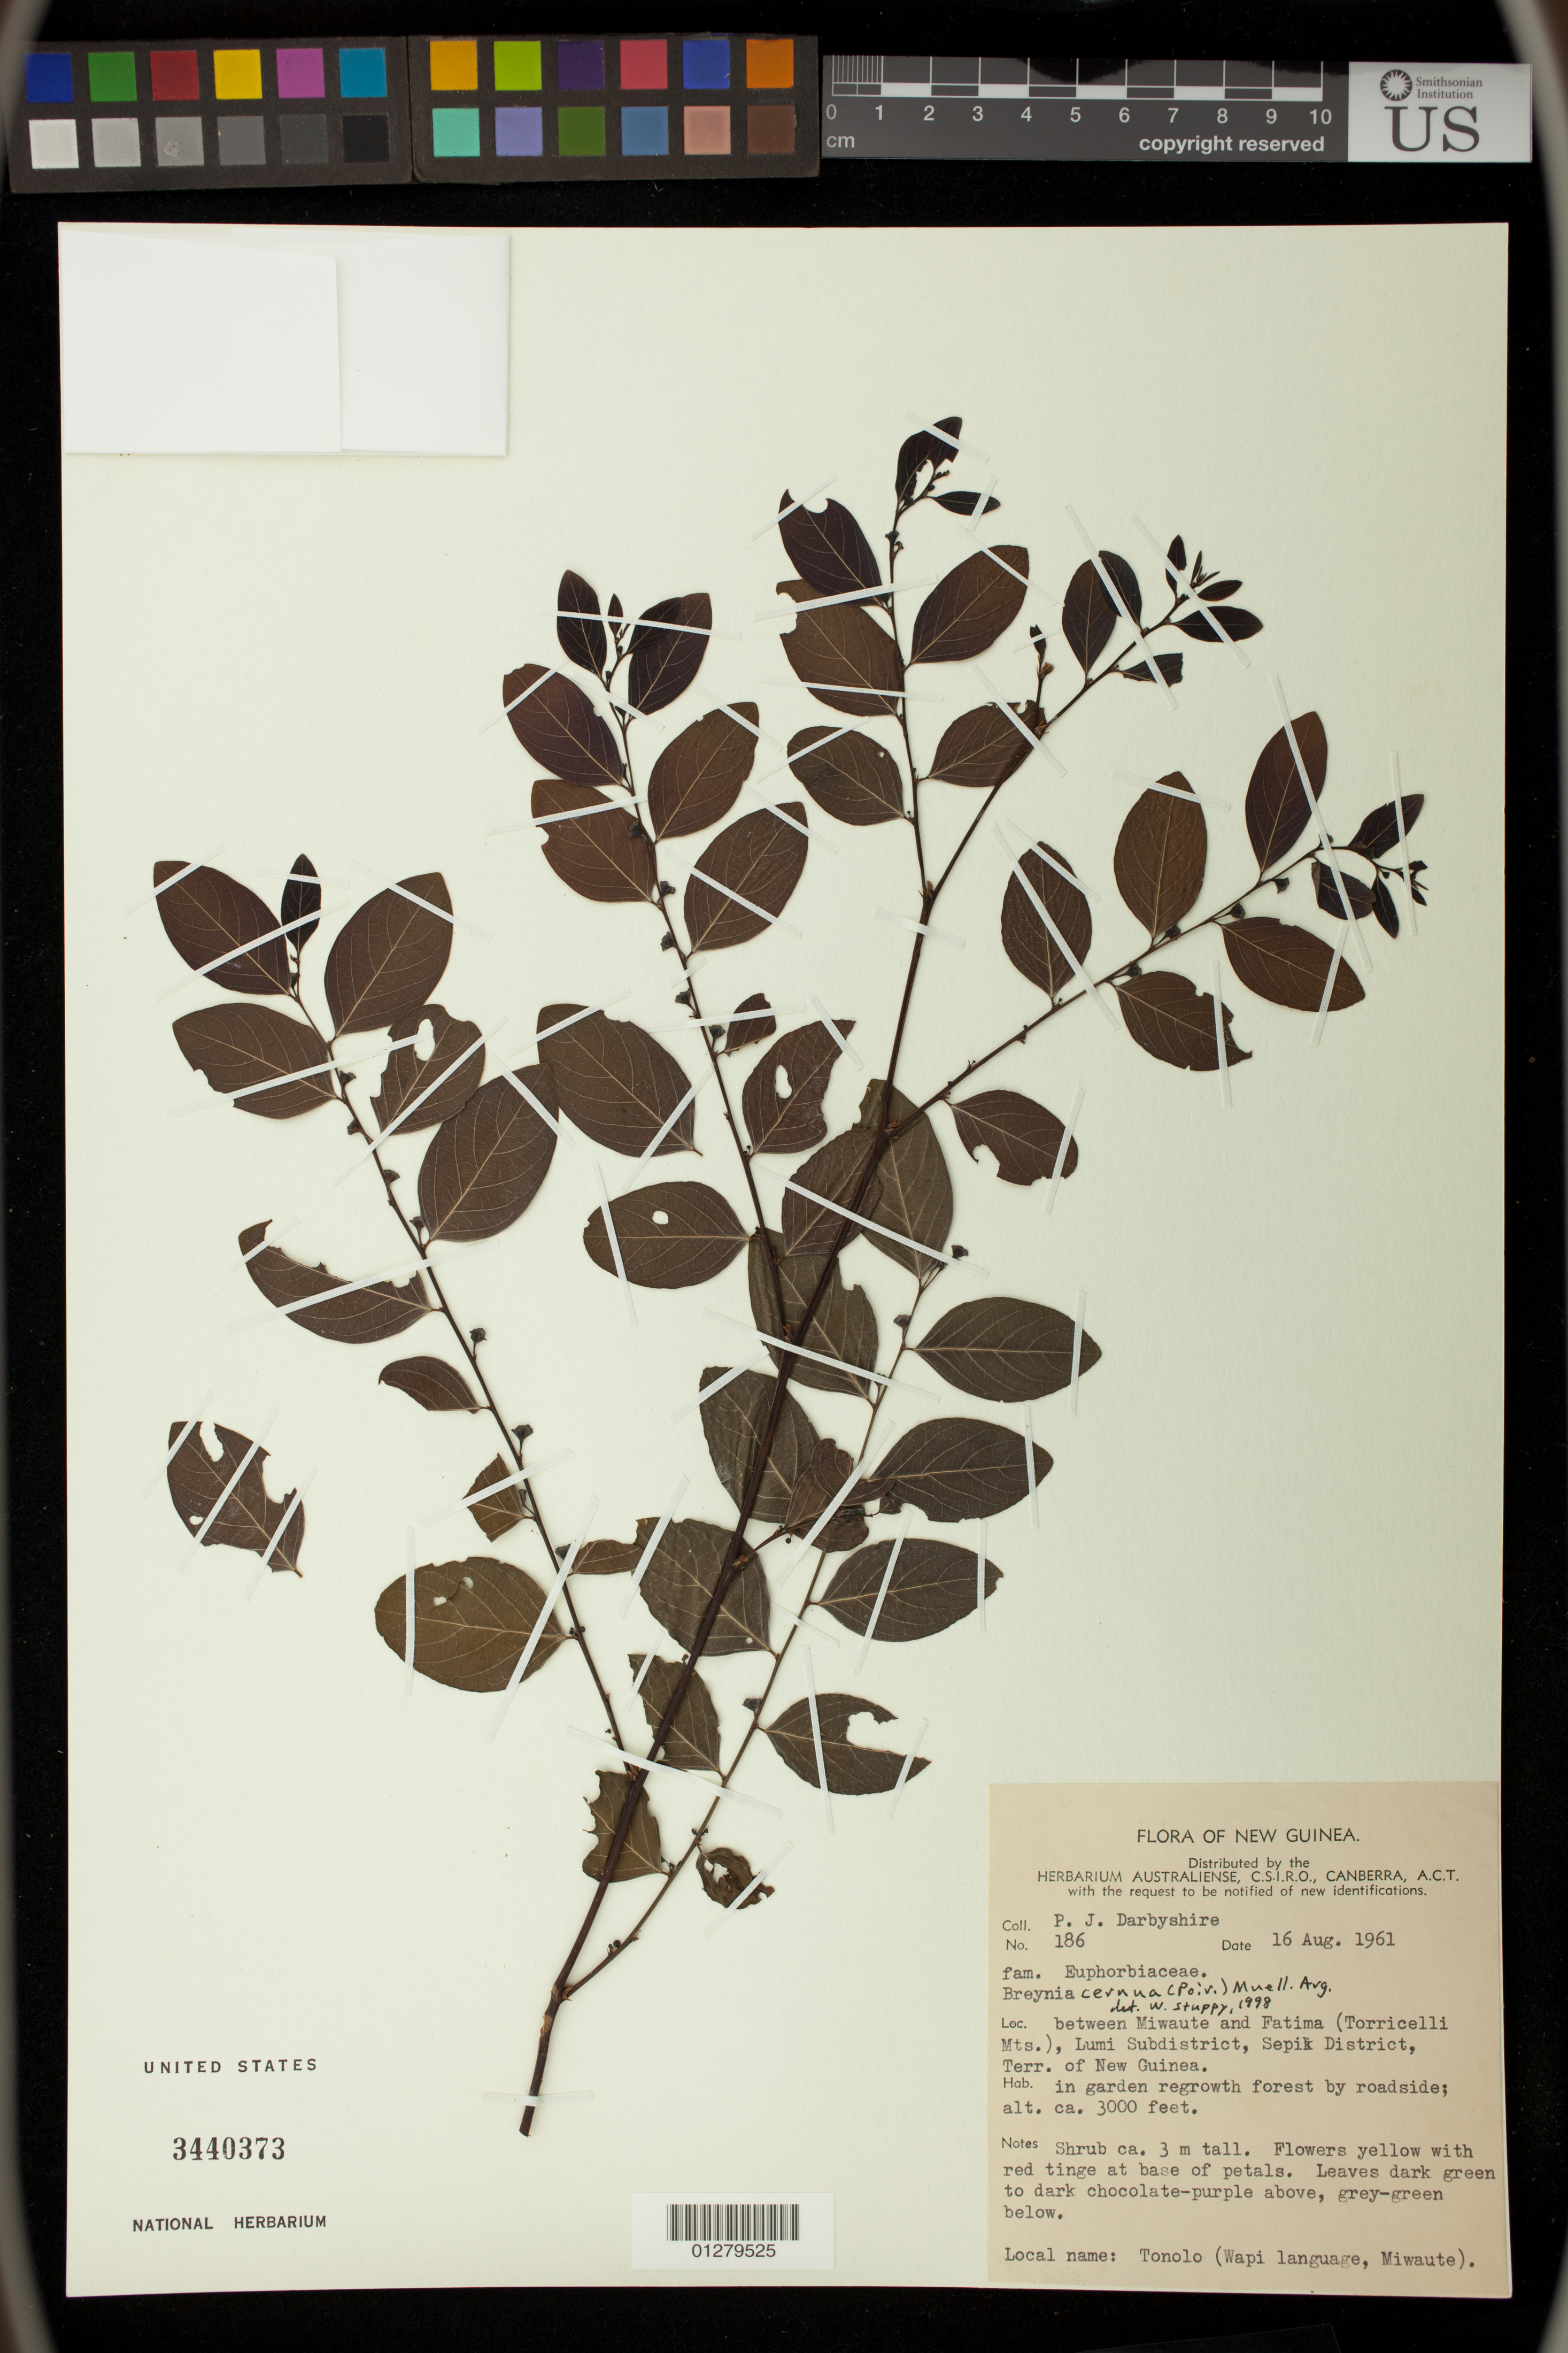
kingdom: Plantae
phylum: Tracheophyta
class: Magnoliopsida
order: Malpighiales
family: Phyllanthaceae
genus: Phyllanthus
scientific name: Phyllanthus cernuus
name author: Poir.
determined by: Wagner, W. L., (BOT), Smithsonian Institution - National Museum of Natural History (UNITED STATES)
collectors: P. Darbyshire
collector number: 186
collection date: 1961-08-16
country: Papua New Guinea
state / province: Sandaun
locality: Between Miwaute and Fatima (Torricelli Mts.), Lumi Subdistrict, Sepik district.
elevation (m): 914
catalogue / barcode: US 3440373